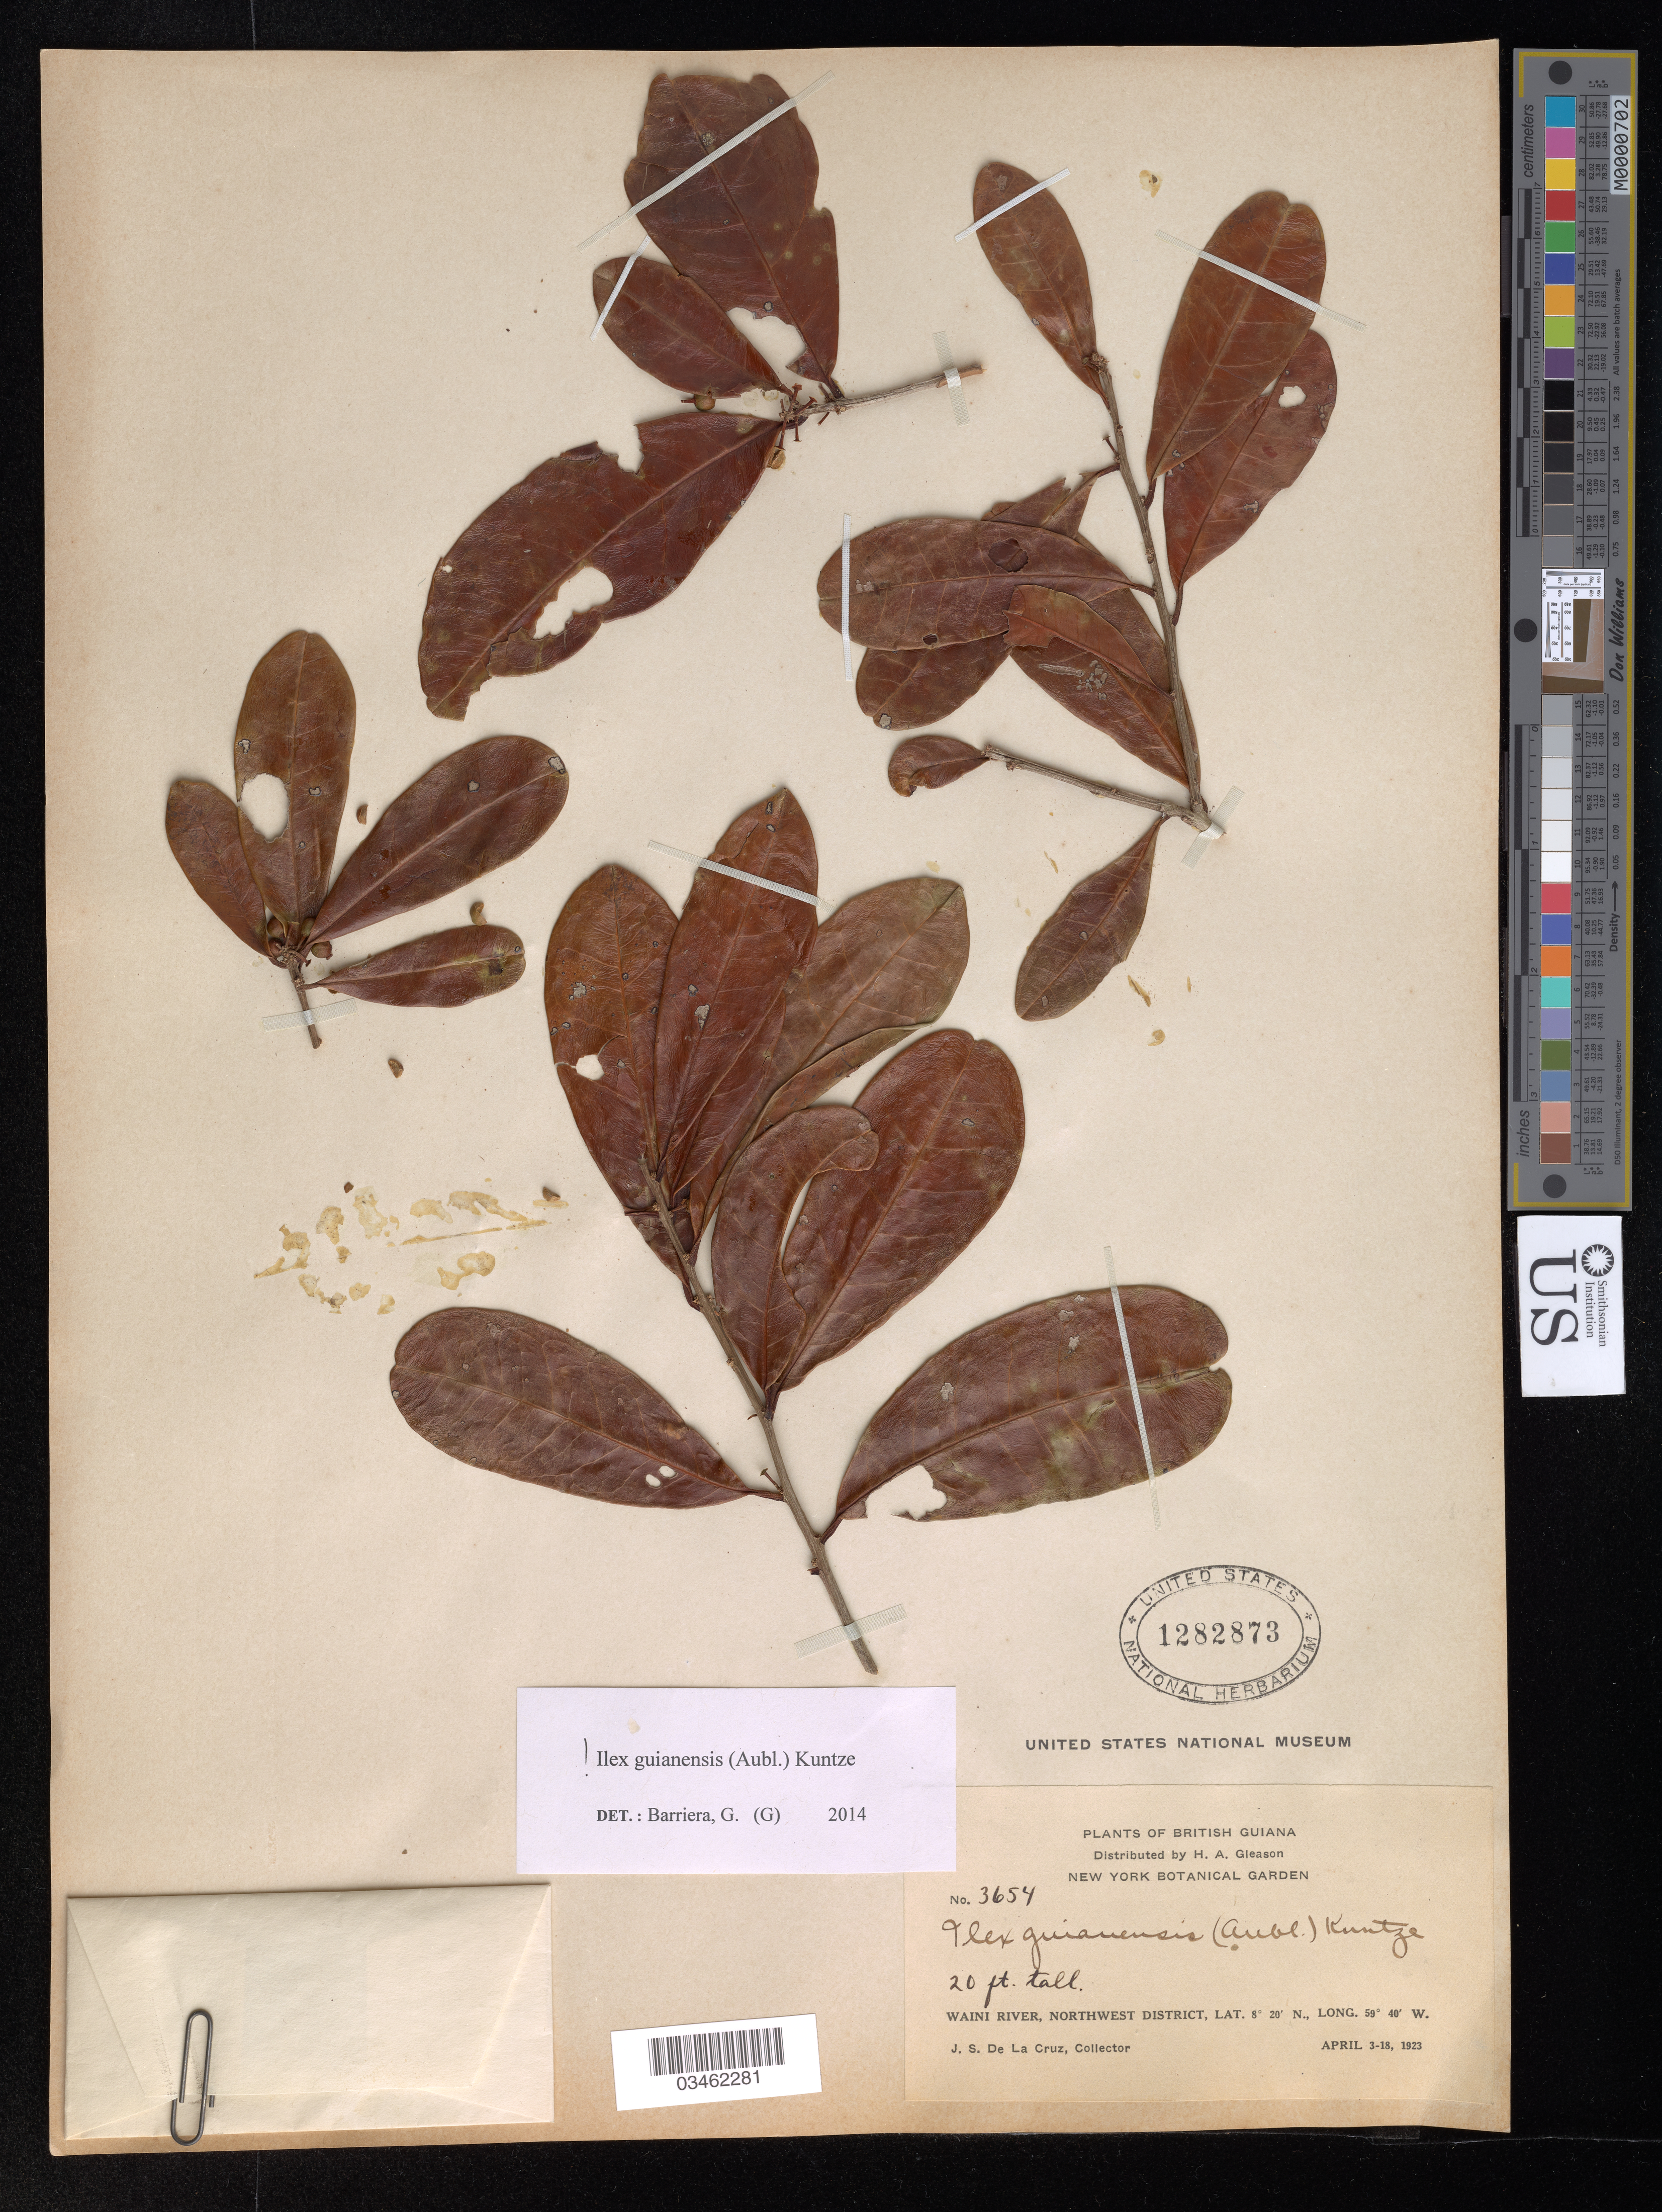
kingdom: Plantae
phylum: Tracheophyta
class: Magnoliopsida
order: Aquifoliales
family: Aquifoliaceae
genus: Ilex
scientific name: Ilex guianensis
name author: (Aubl.) Kuntze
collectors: J. S. de la Cruz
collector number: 3654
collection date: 1923-04-03/1923-04-18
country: Guyana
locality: British Guiana. Waini River, Northwest District.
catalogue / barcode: US 1282873